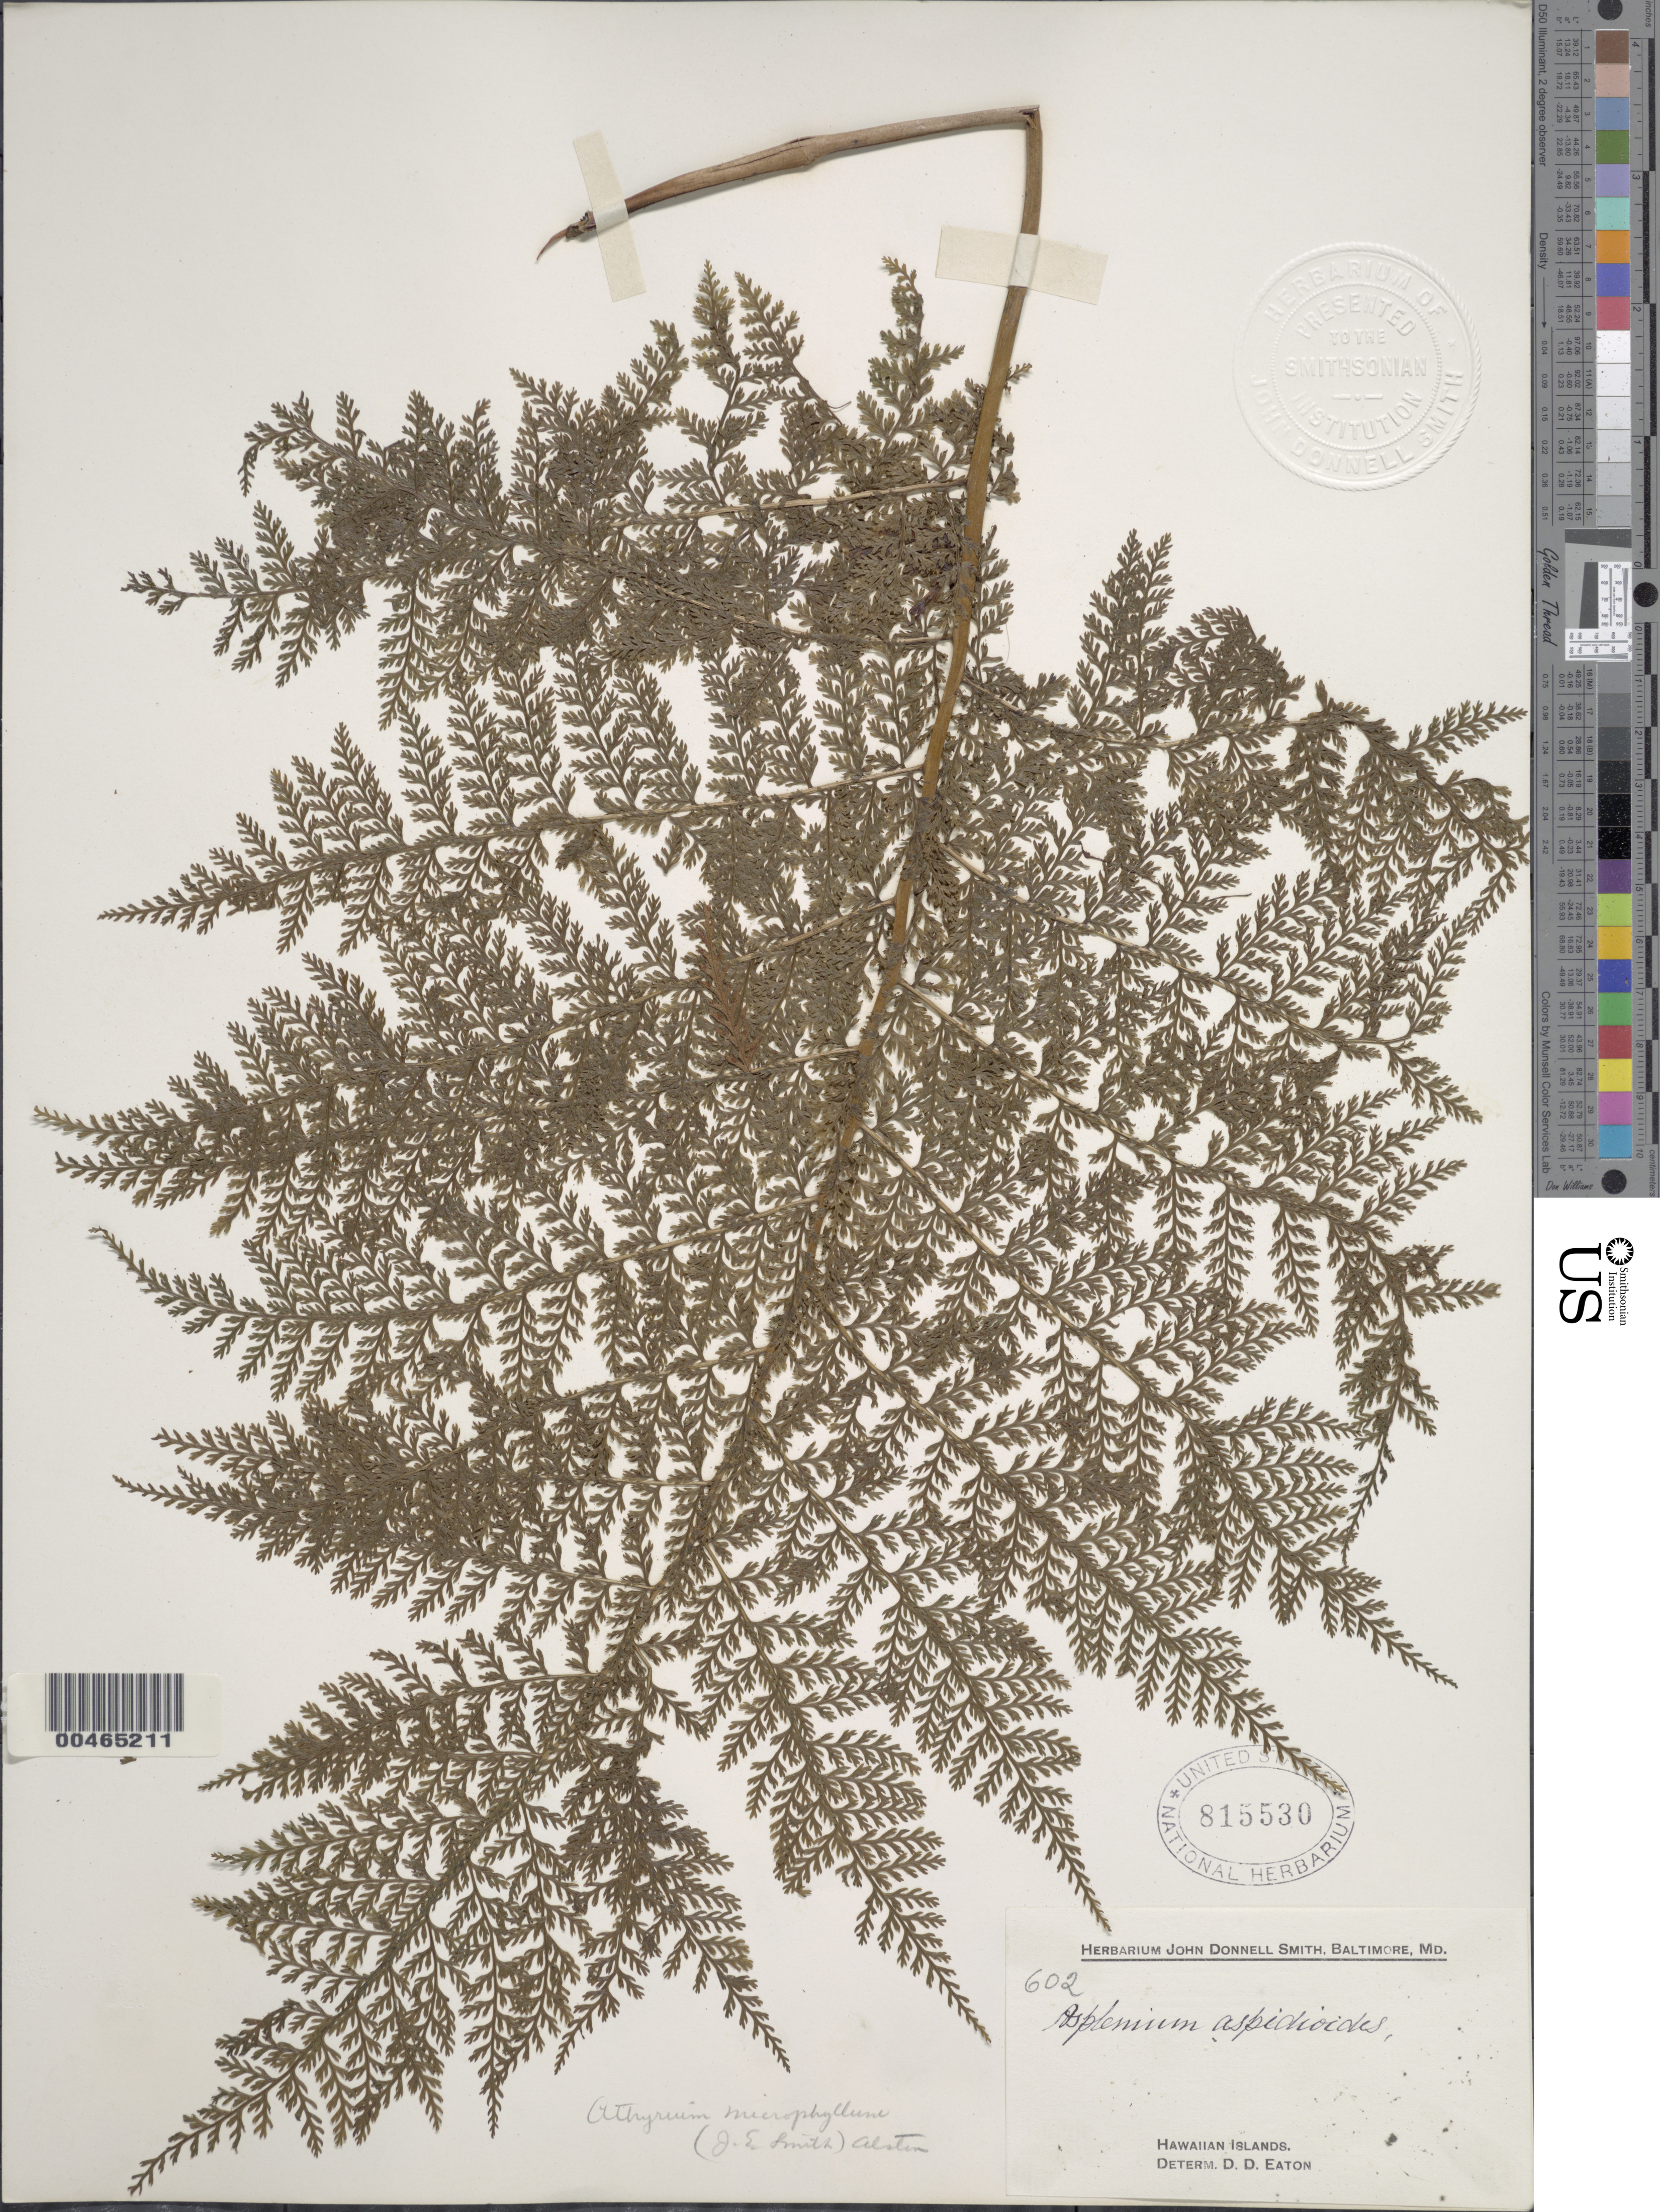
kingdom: Plantae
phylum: Tracheophyta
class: Polypodiopsida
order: Polypodiales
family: Athyriaceae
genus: Athyrium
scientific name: Athyrium microphyllum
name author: (Sm.) Alston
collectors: J. Donnell Smith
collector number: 602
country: United States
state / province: Hawaii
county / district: Hawaii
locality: Hawaiian Islands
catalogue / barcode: US 815530